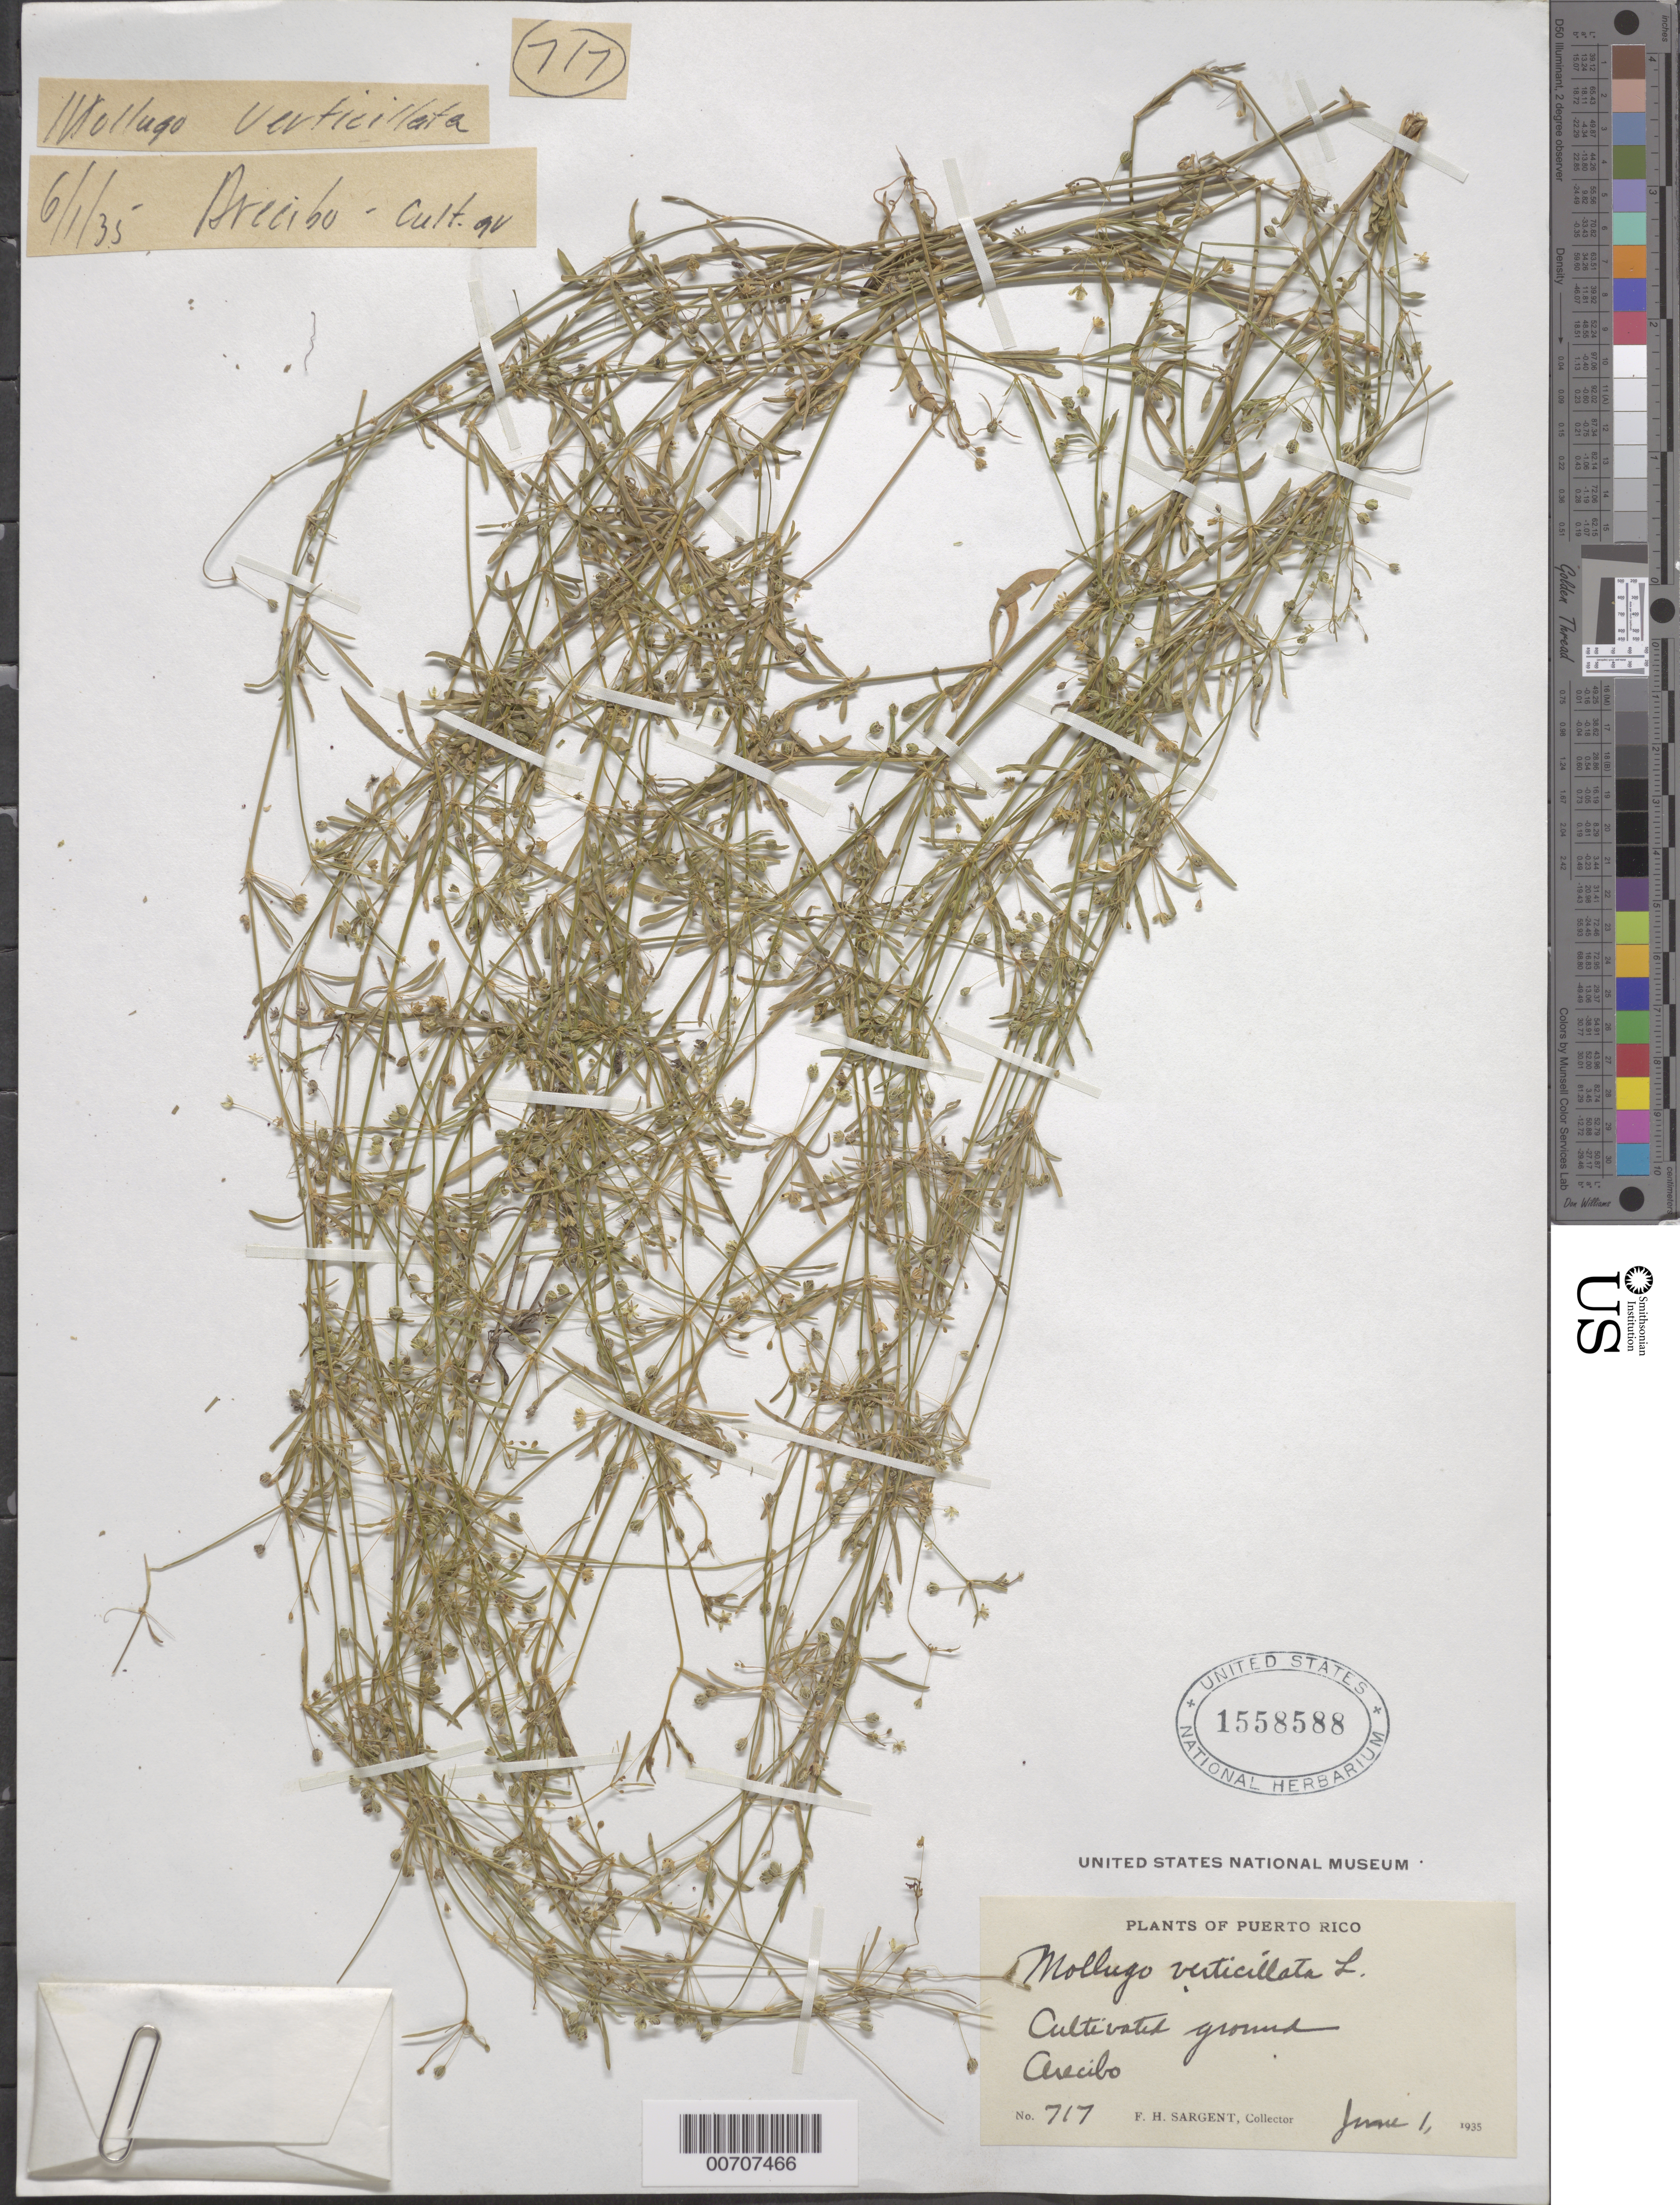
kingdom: Plantae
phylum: Tracheophyta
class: Magnoliopsida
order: Caryophyllales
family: Molluginaceae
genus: Mollugo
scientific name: Mollugo verticillata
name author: L.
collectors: F. H. Sargent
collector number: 717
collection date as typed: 01 Jun 1935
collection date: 1935-06-01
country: Puerto Rico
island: Greater Antilles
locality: Arecibo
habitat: Cultivated ground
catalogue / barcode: US 1558588